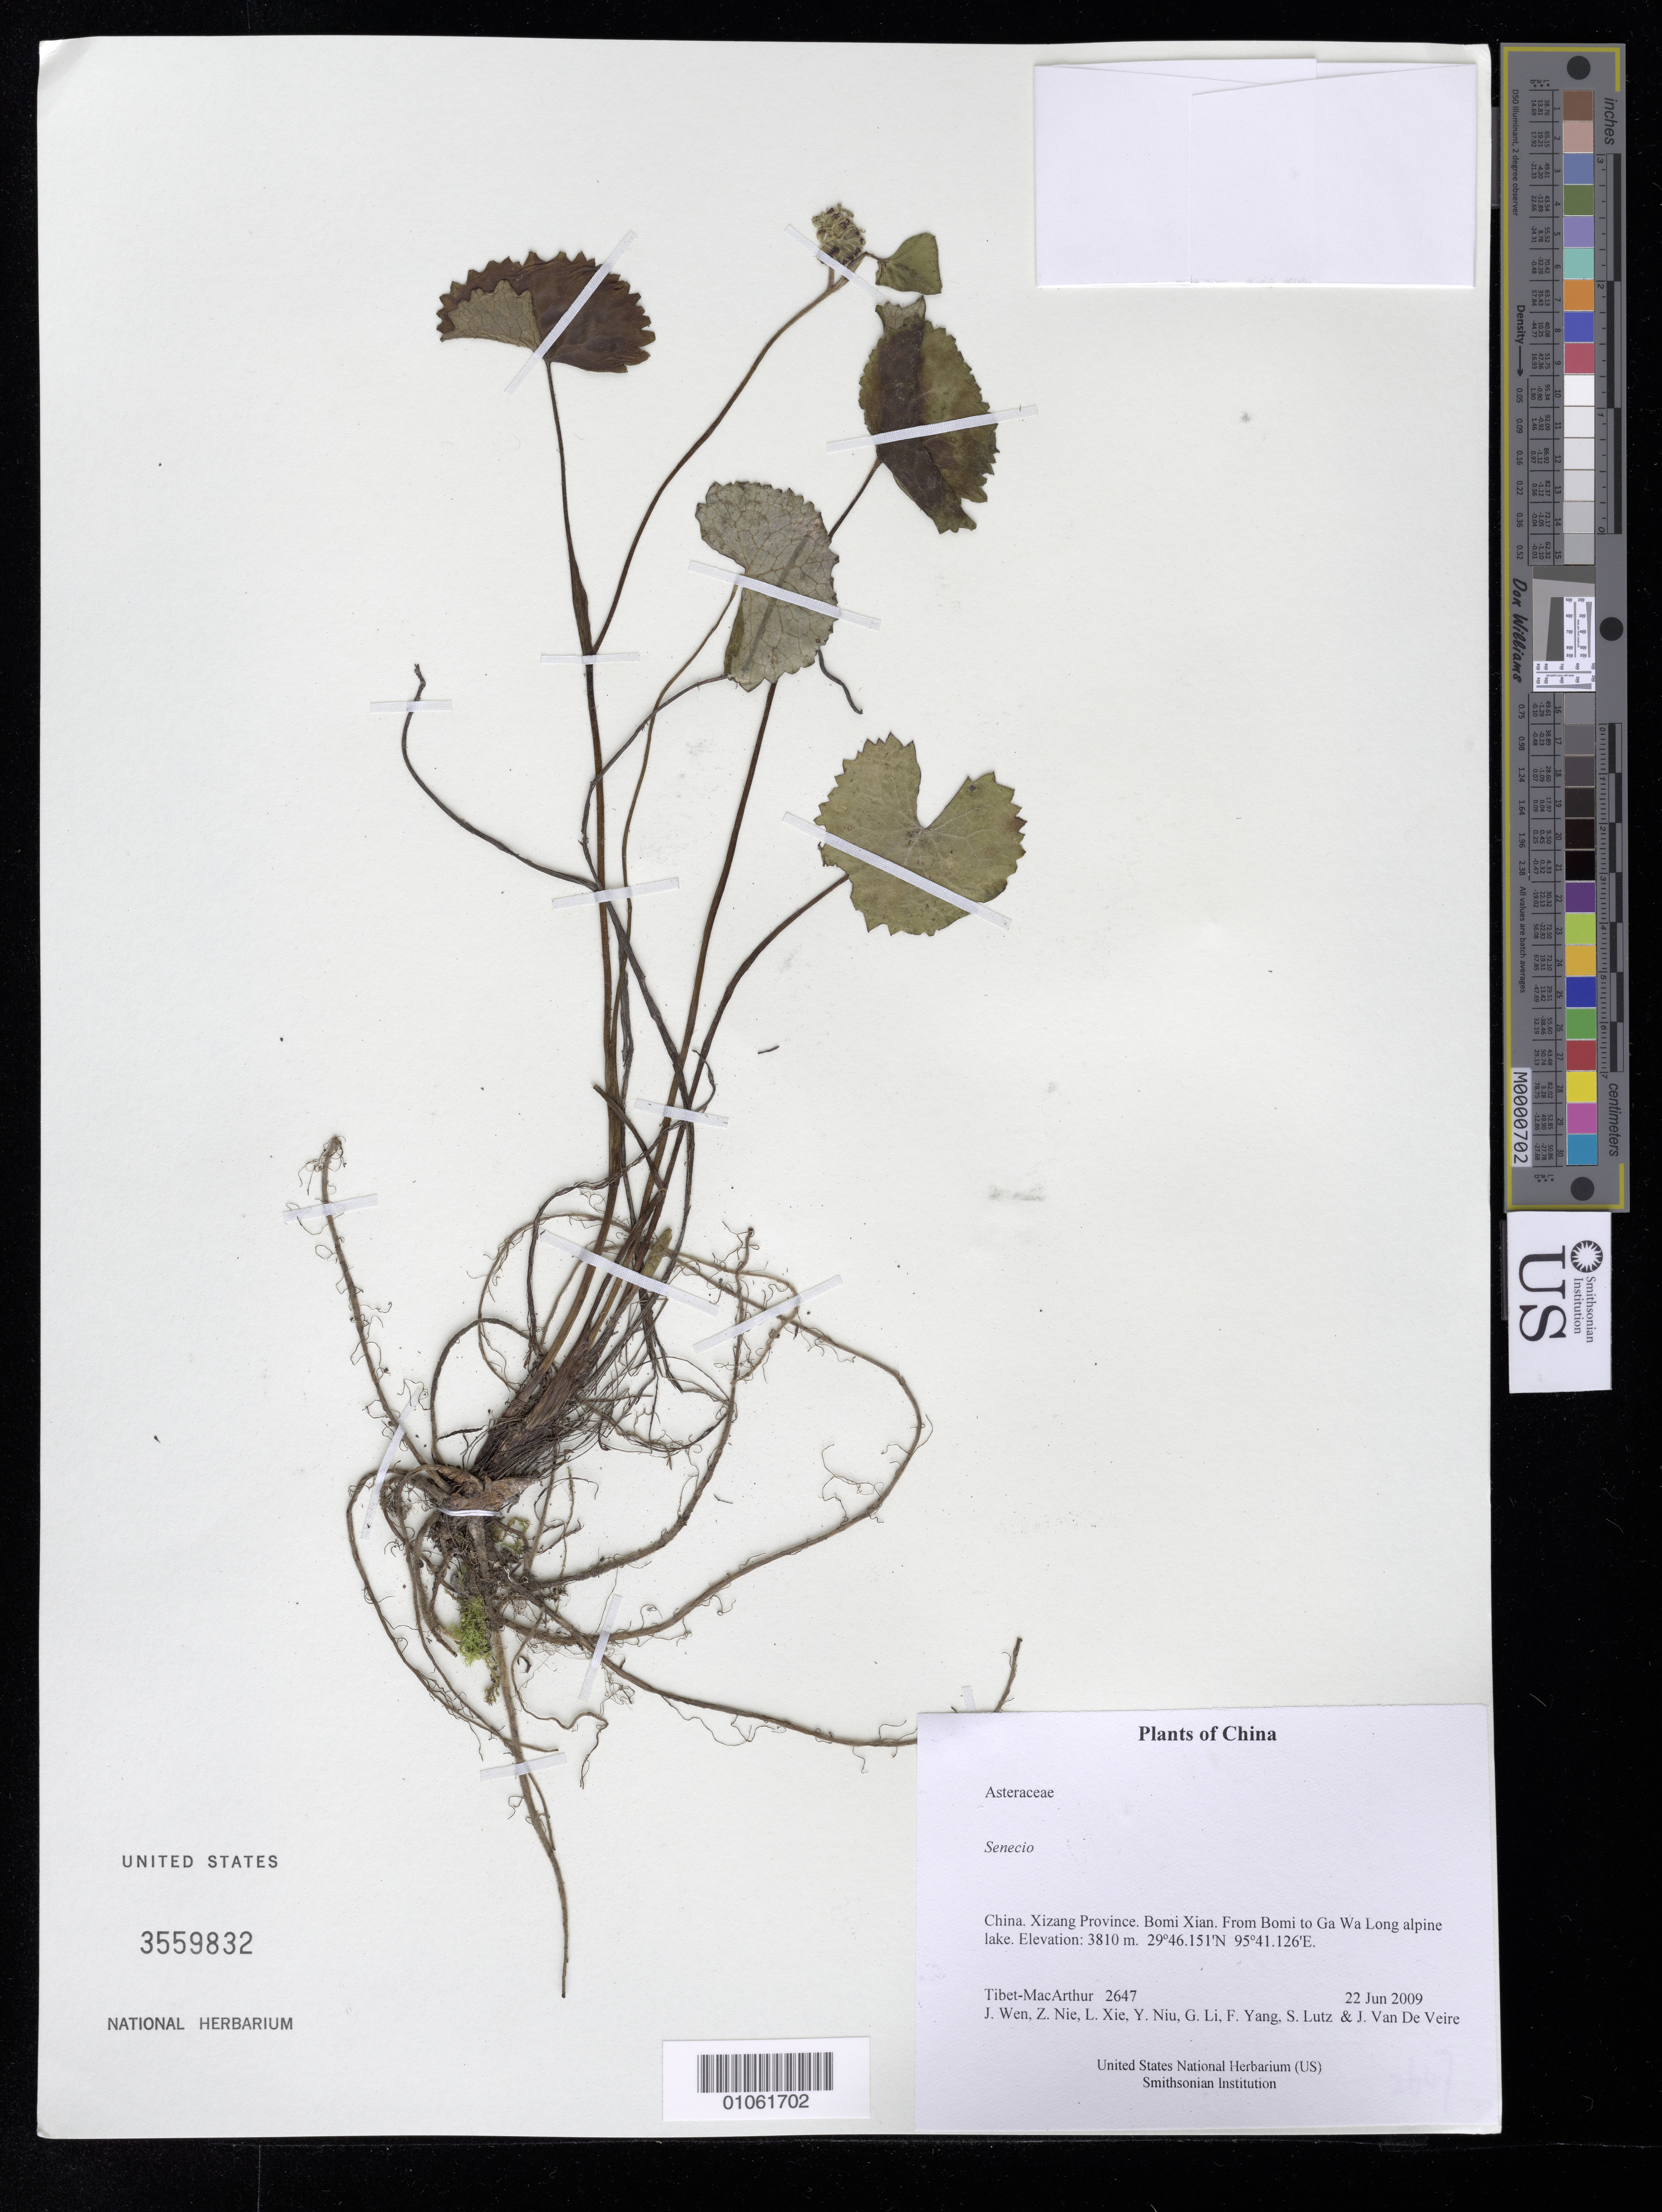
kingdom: Plantae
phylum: Tracheophyta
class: Magnoliopsida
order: Asterales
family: Asteraceae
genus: Senecio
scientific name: Senecio sp.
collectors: Tibet-MacArthur, J. Wen, Z. Nie, L. Xie, Y. Niu, G. Li, F. Yang, S. Lutz & J. Van De Veire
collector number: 2647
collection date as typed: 22 Jun 2009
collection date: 2009-06-22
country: China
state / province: Xizang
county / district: Bomi Xian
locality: From Bomi to Ga Wa Long alpine lake.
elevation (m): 3810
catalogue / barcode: US 3559832